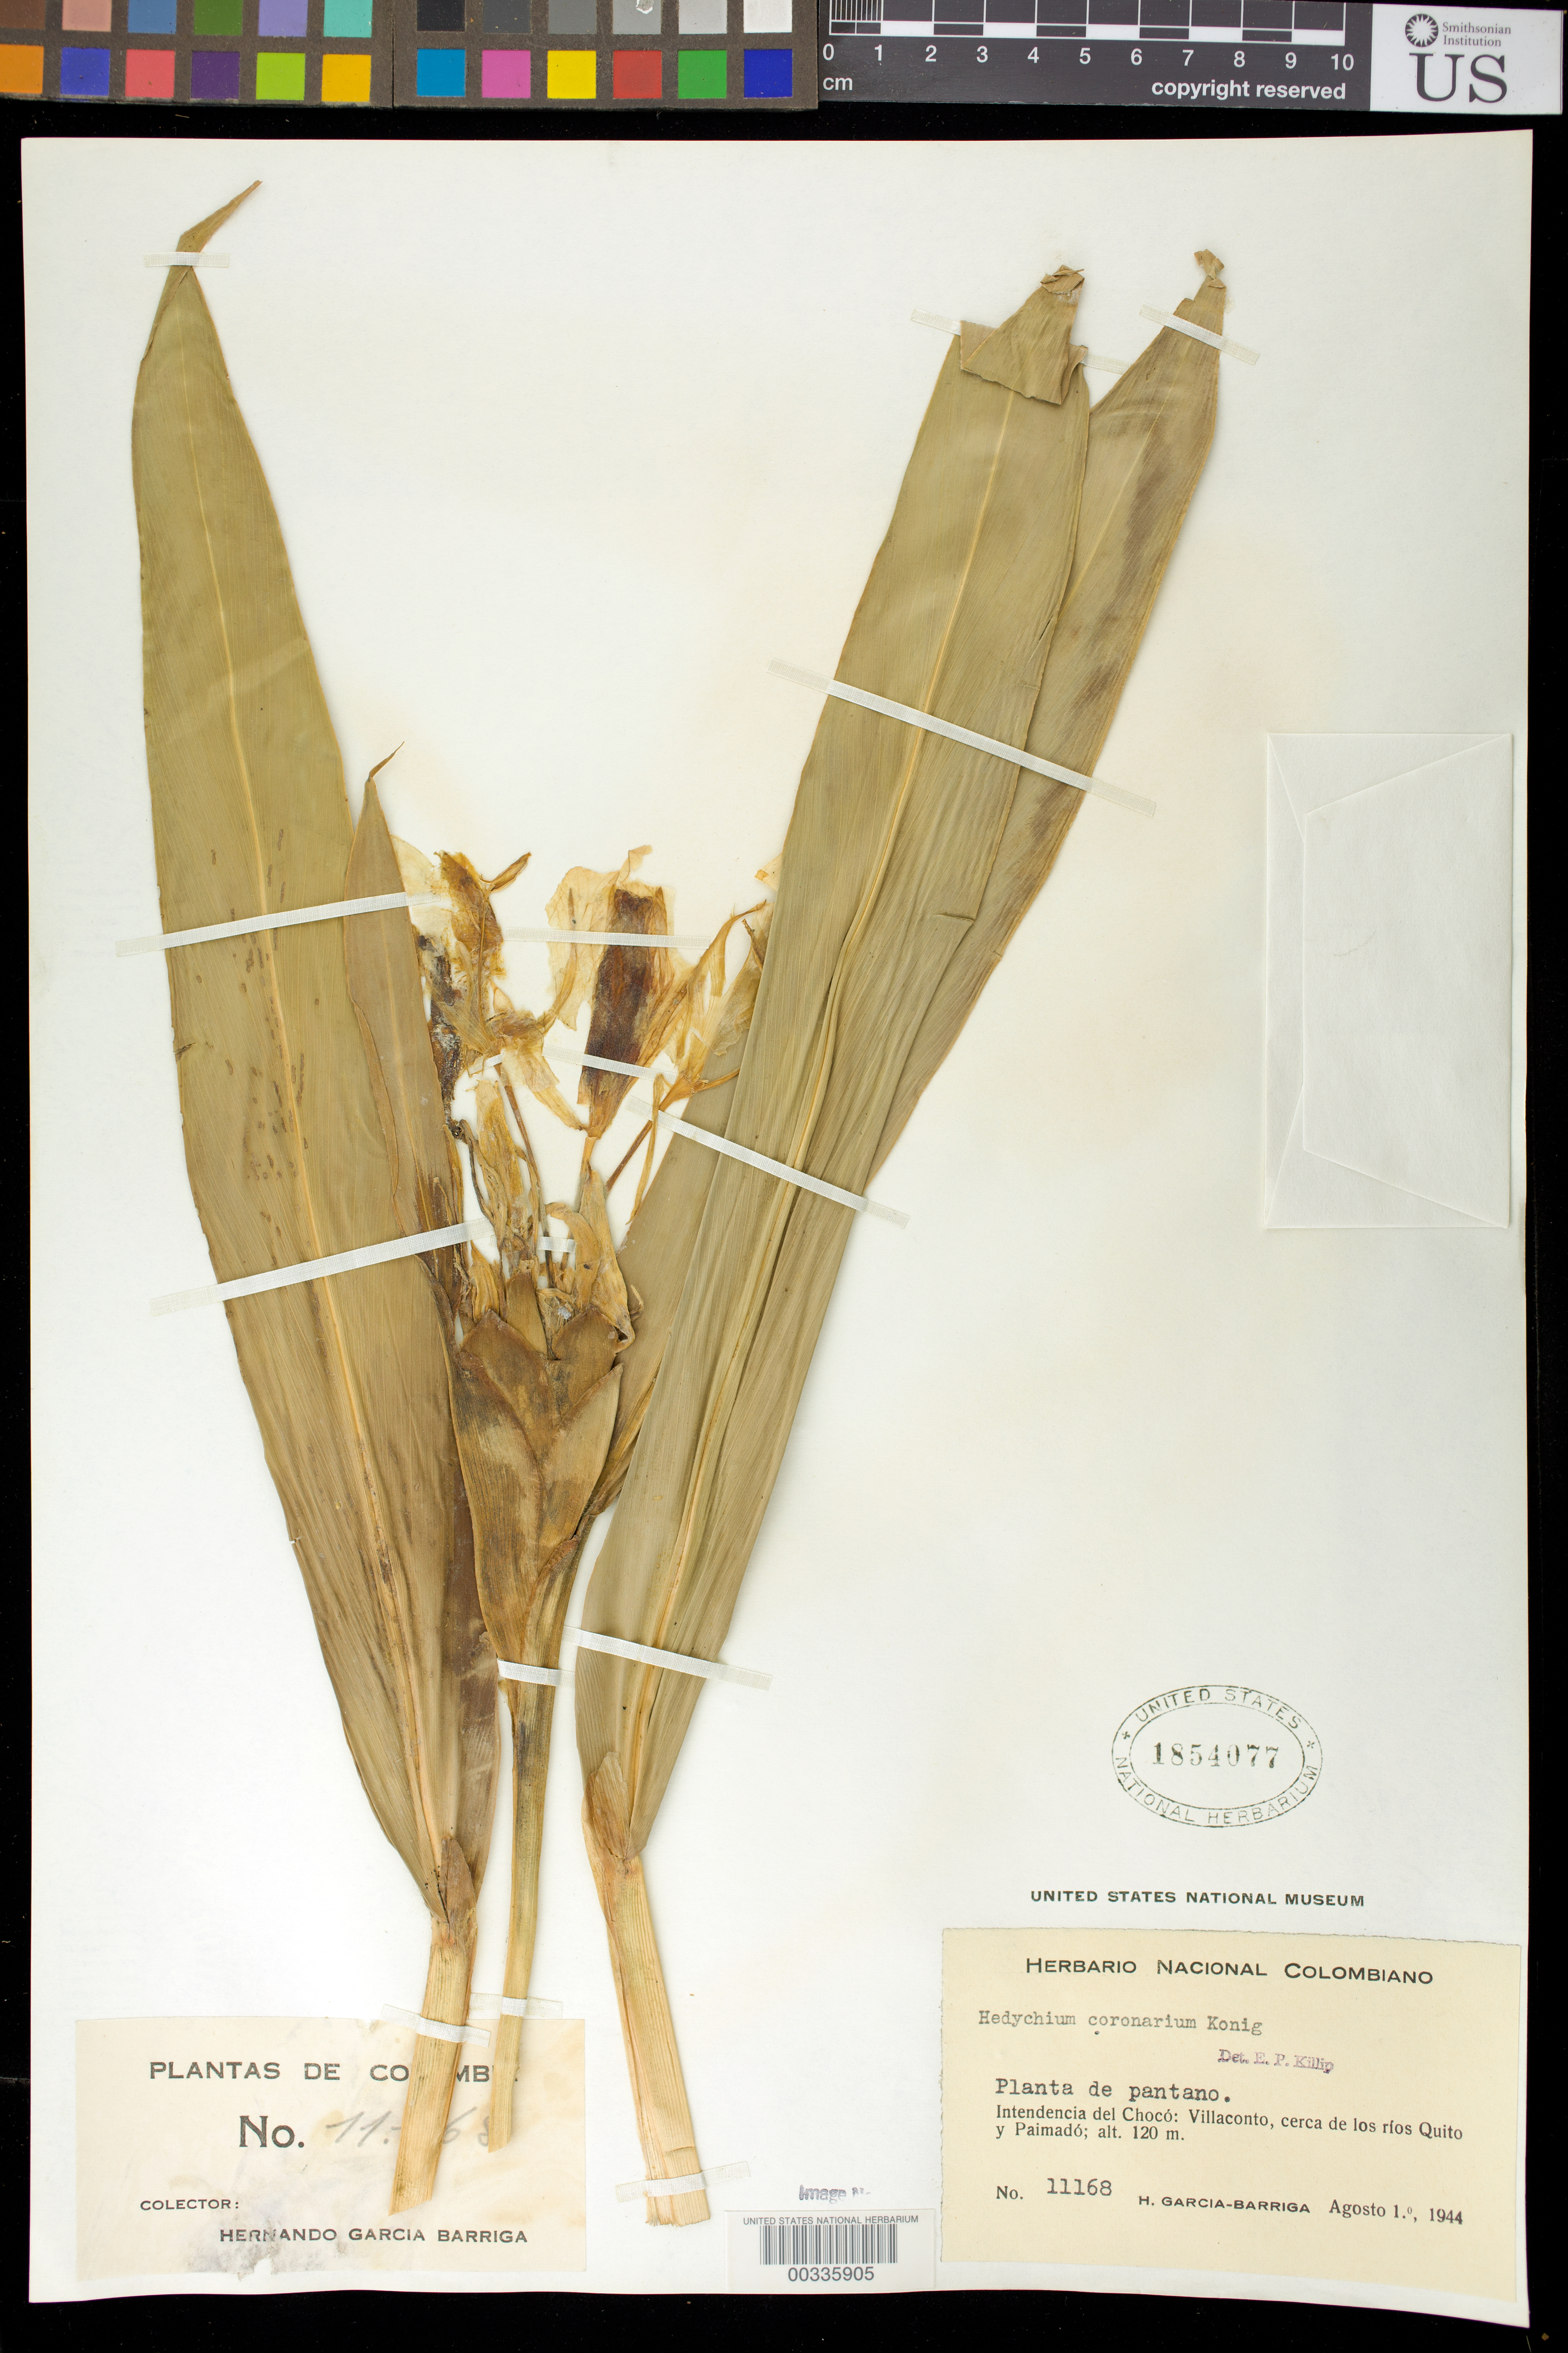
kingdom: Plantae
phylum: Tracheophyta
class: Liliopsida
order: Zingiberales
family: Zingiberaceae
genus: Hedychium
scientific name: Hedychium coronarium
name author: J. Koenig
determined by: Killip, Ellsworth P.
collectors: H. García Barriga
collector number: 11168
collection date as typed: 01 Aug 1944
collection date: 1944-08-01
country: Colombia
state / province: Chocó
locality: Villaconto, Cerca de los Rios Quito y Paimado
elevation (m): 120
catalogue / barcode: US 1854077